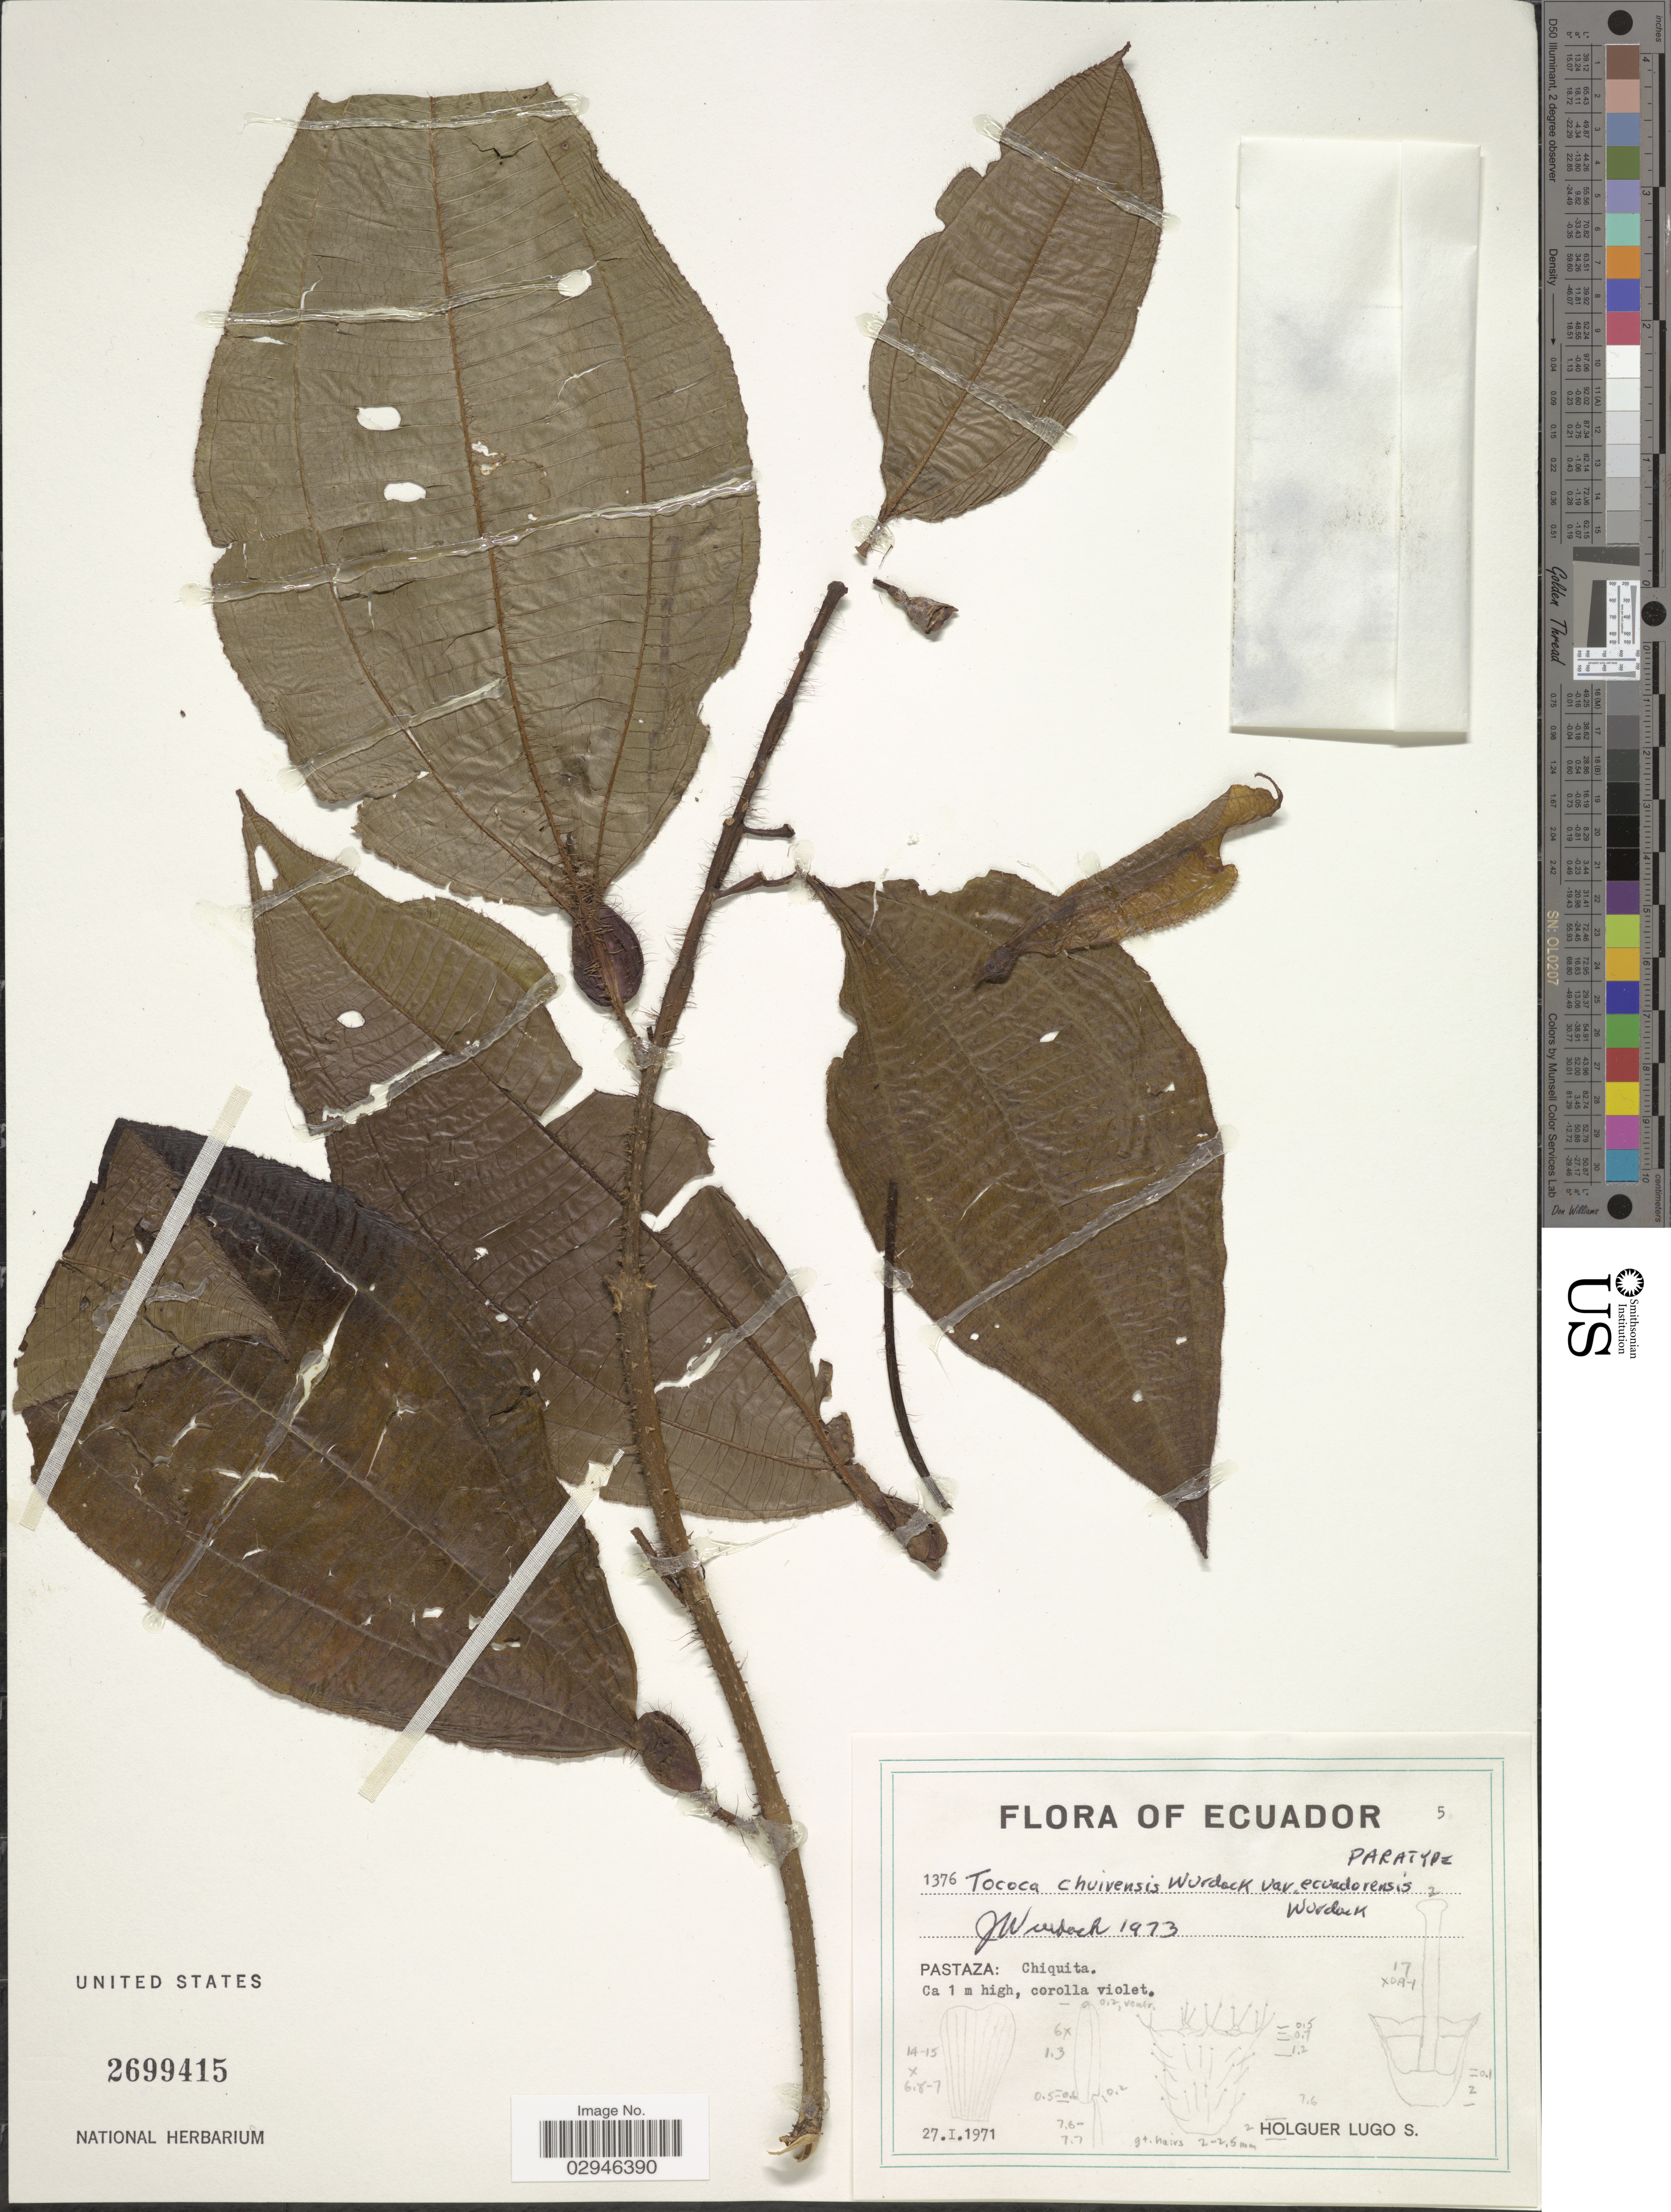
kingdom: Plantae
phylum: Tracheophyta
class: Magnoliopsida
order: Myrtales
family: Melastomataceae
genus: Tococa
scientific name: Tococa chuivensis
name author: Wurdack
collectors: H. Lugo S.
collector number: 1376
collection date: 1971-01-27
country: Ecuador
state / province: Pastaza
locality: Chiquita.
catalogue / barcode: US 2699415